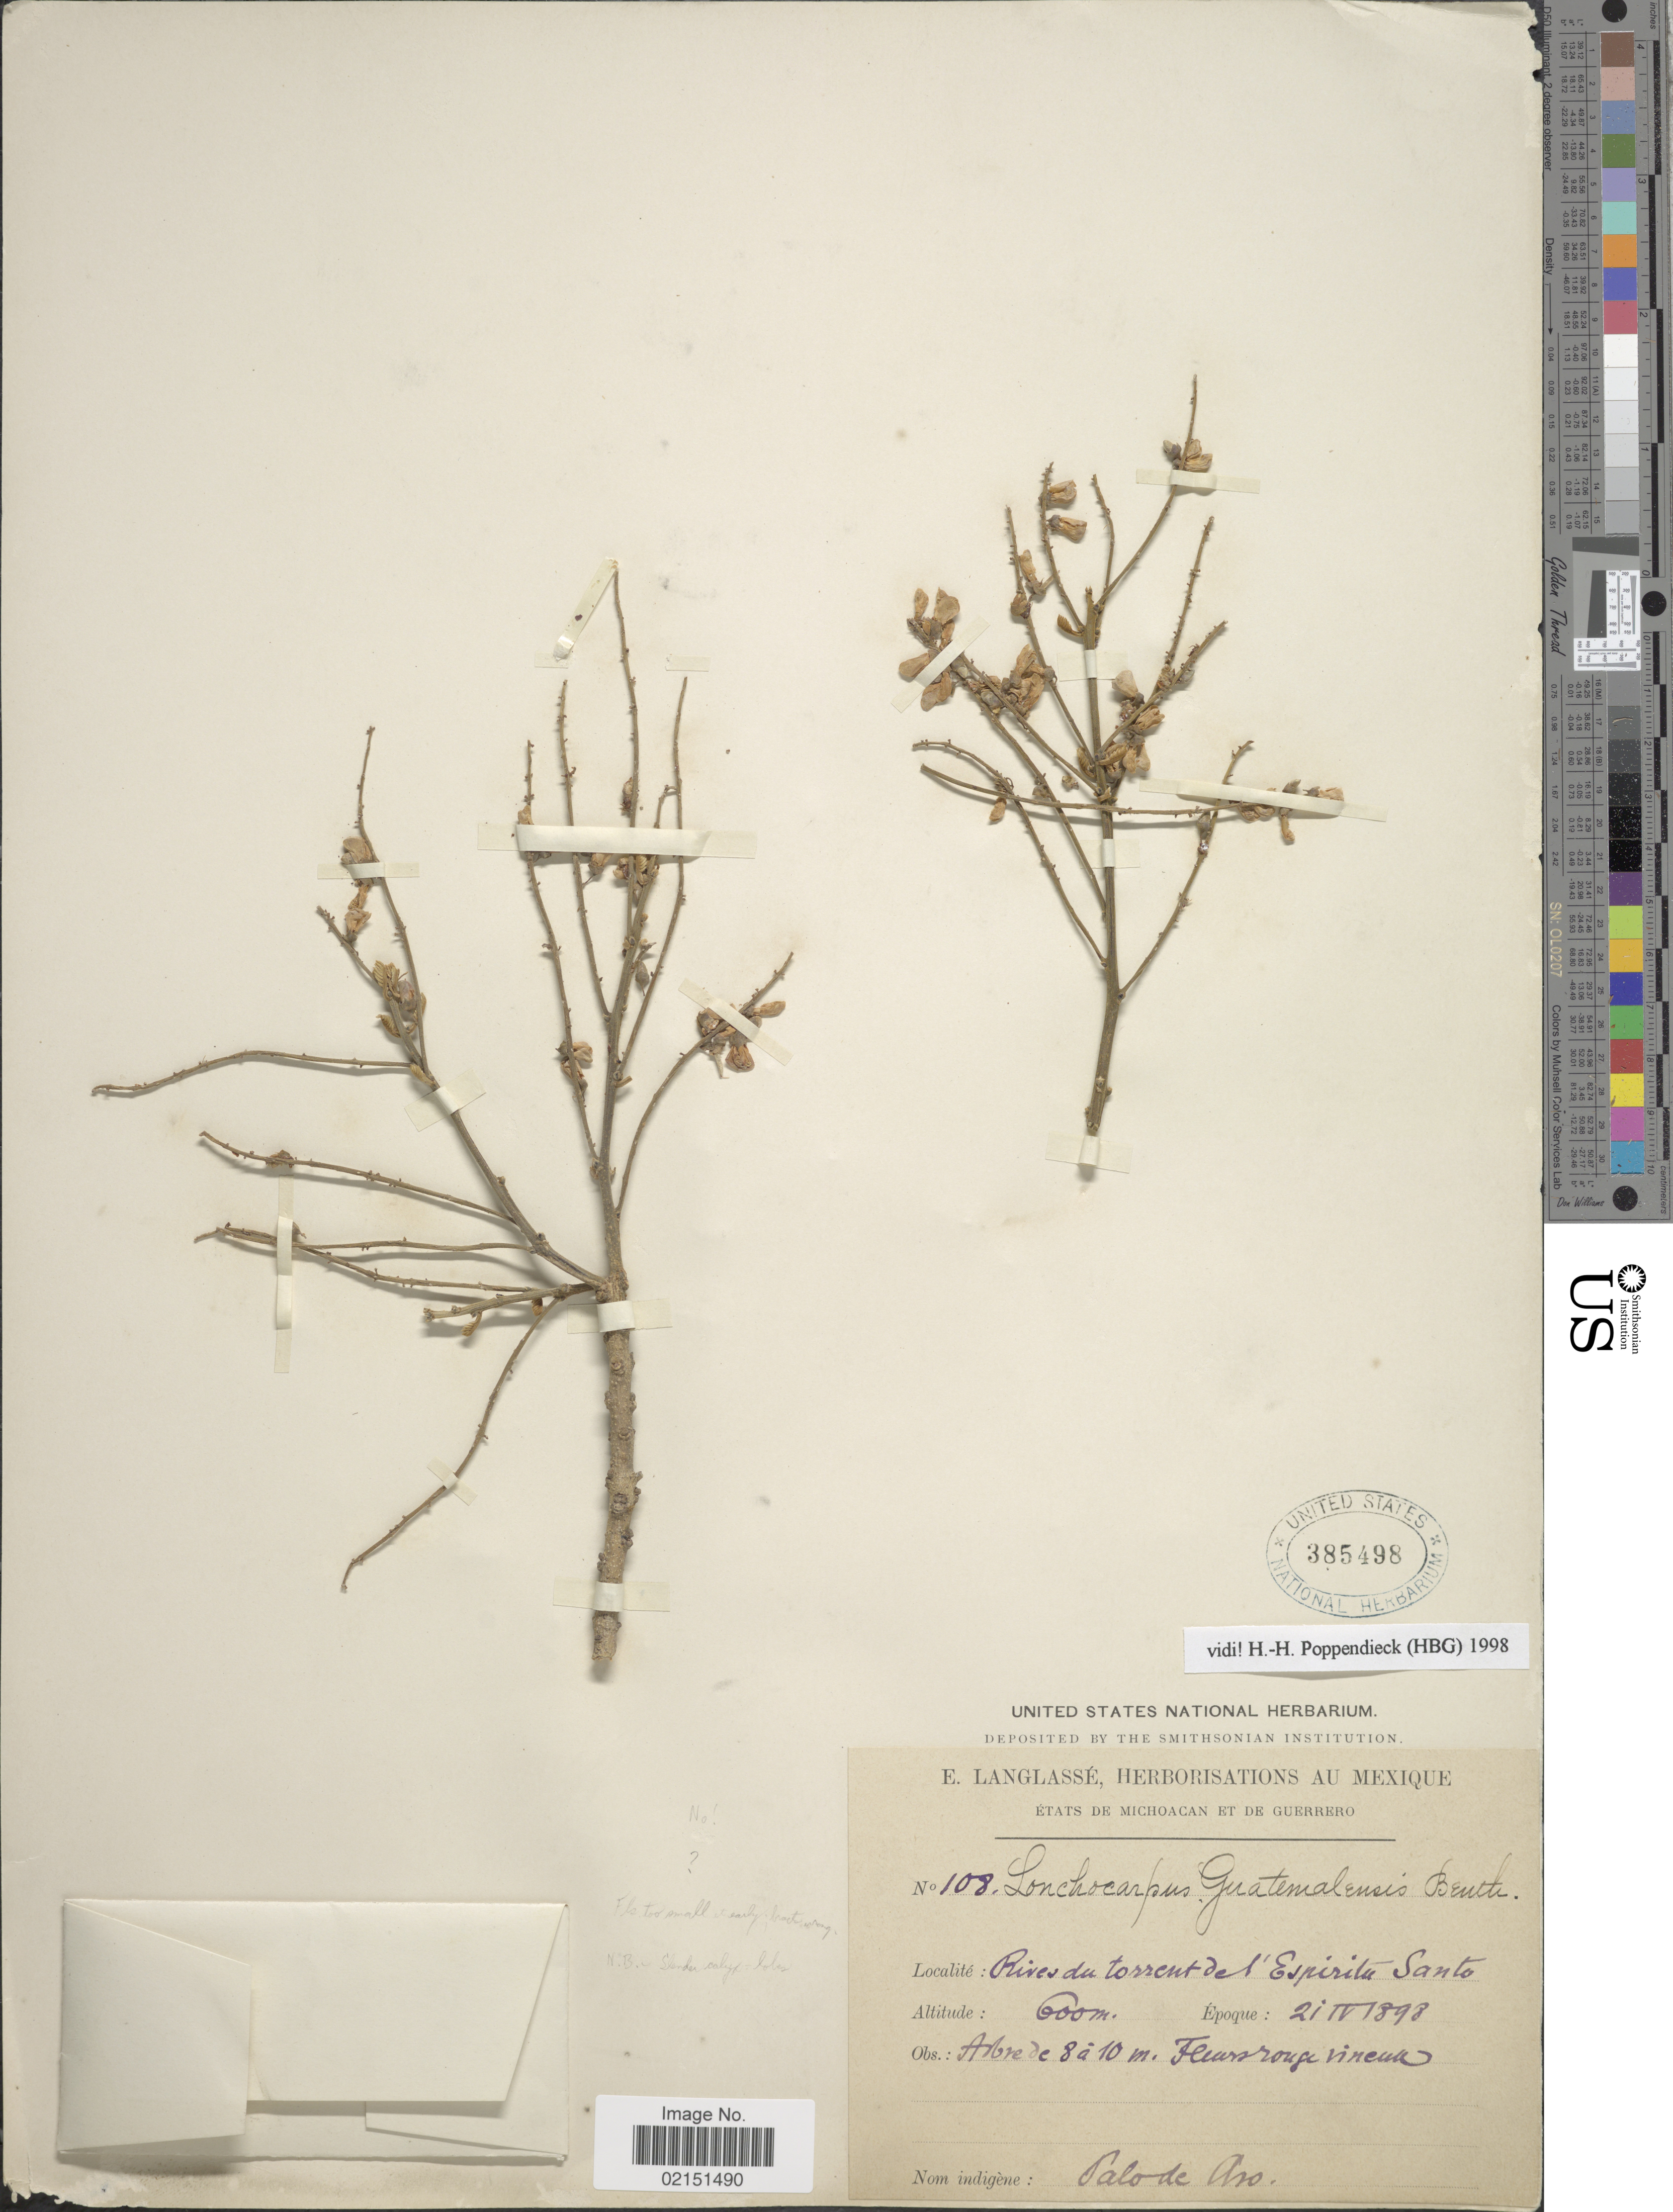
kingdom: Plantae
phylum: Tracheophyta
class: Magnoliopsida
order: Fabales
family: Fabaceae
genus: Lonchocarpus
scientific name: Lonchocarpus guatemalensis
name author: Benth.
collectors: E. Langlassé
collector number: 108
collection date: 1898-04-21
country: Mexico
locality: États de Michoacan et de Guerrero. Rives du torrent del' Espiritu Santo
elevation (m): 600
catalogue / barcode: US 385498